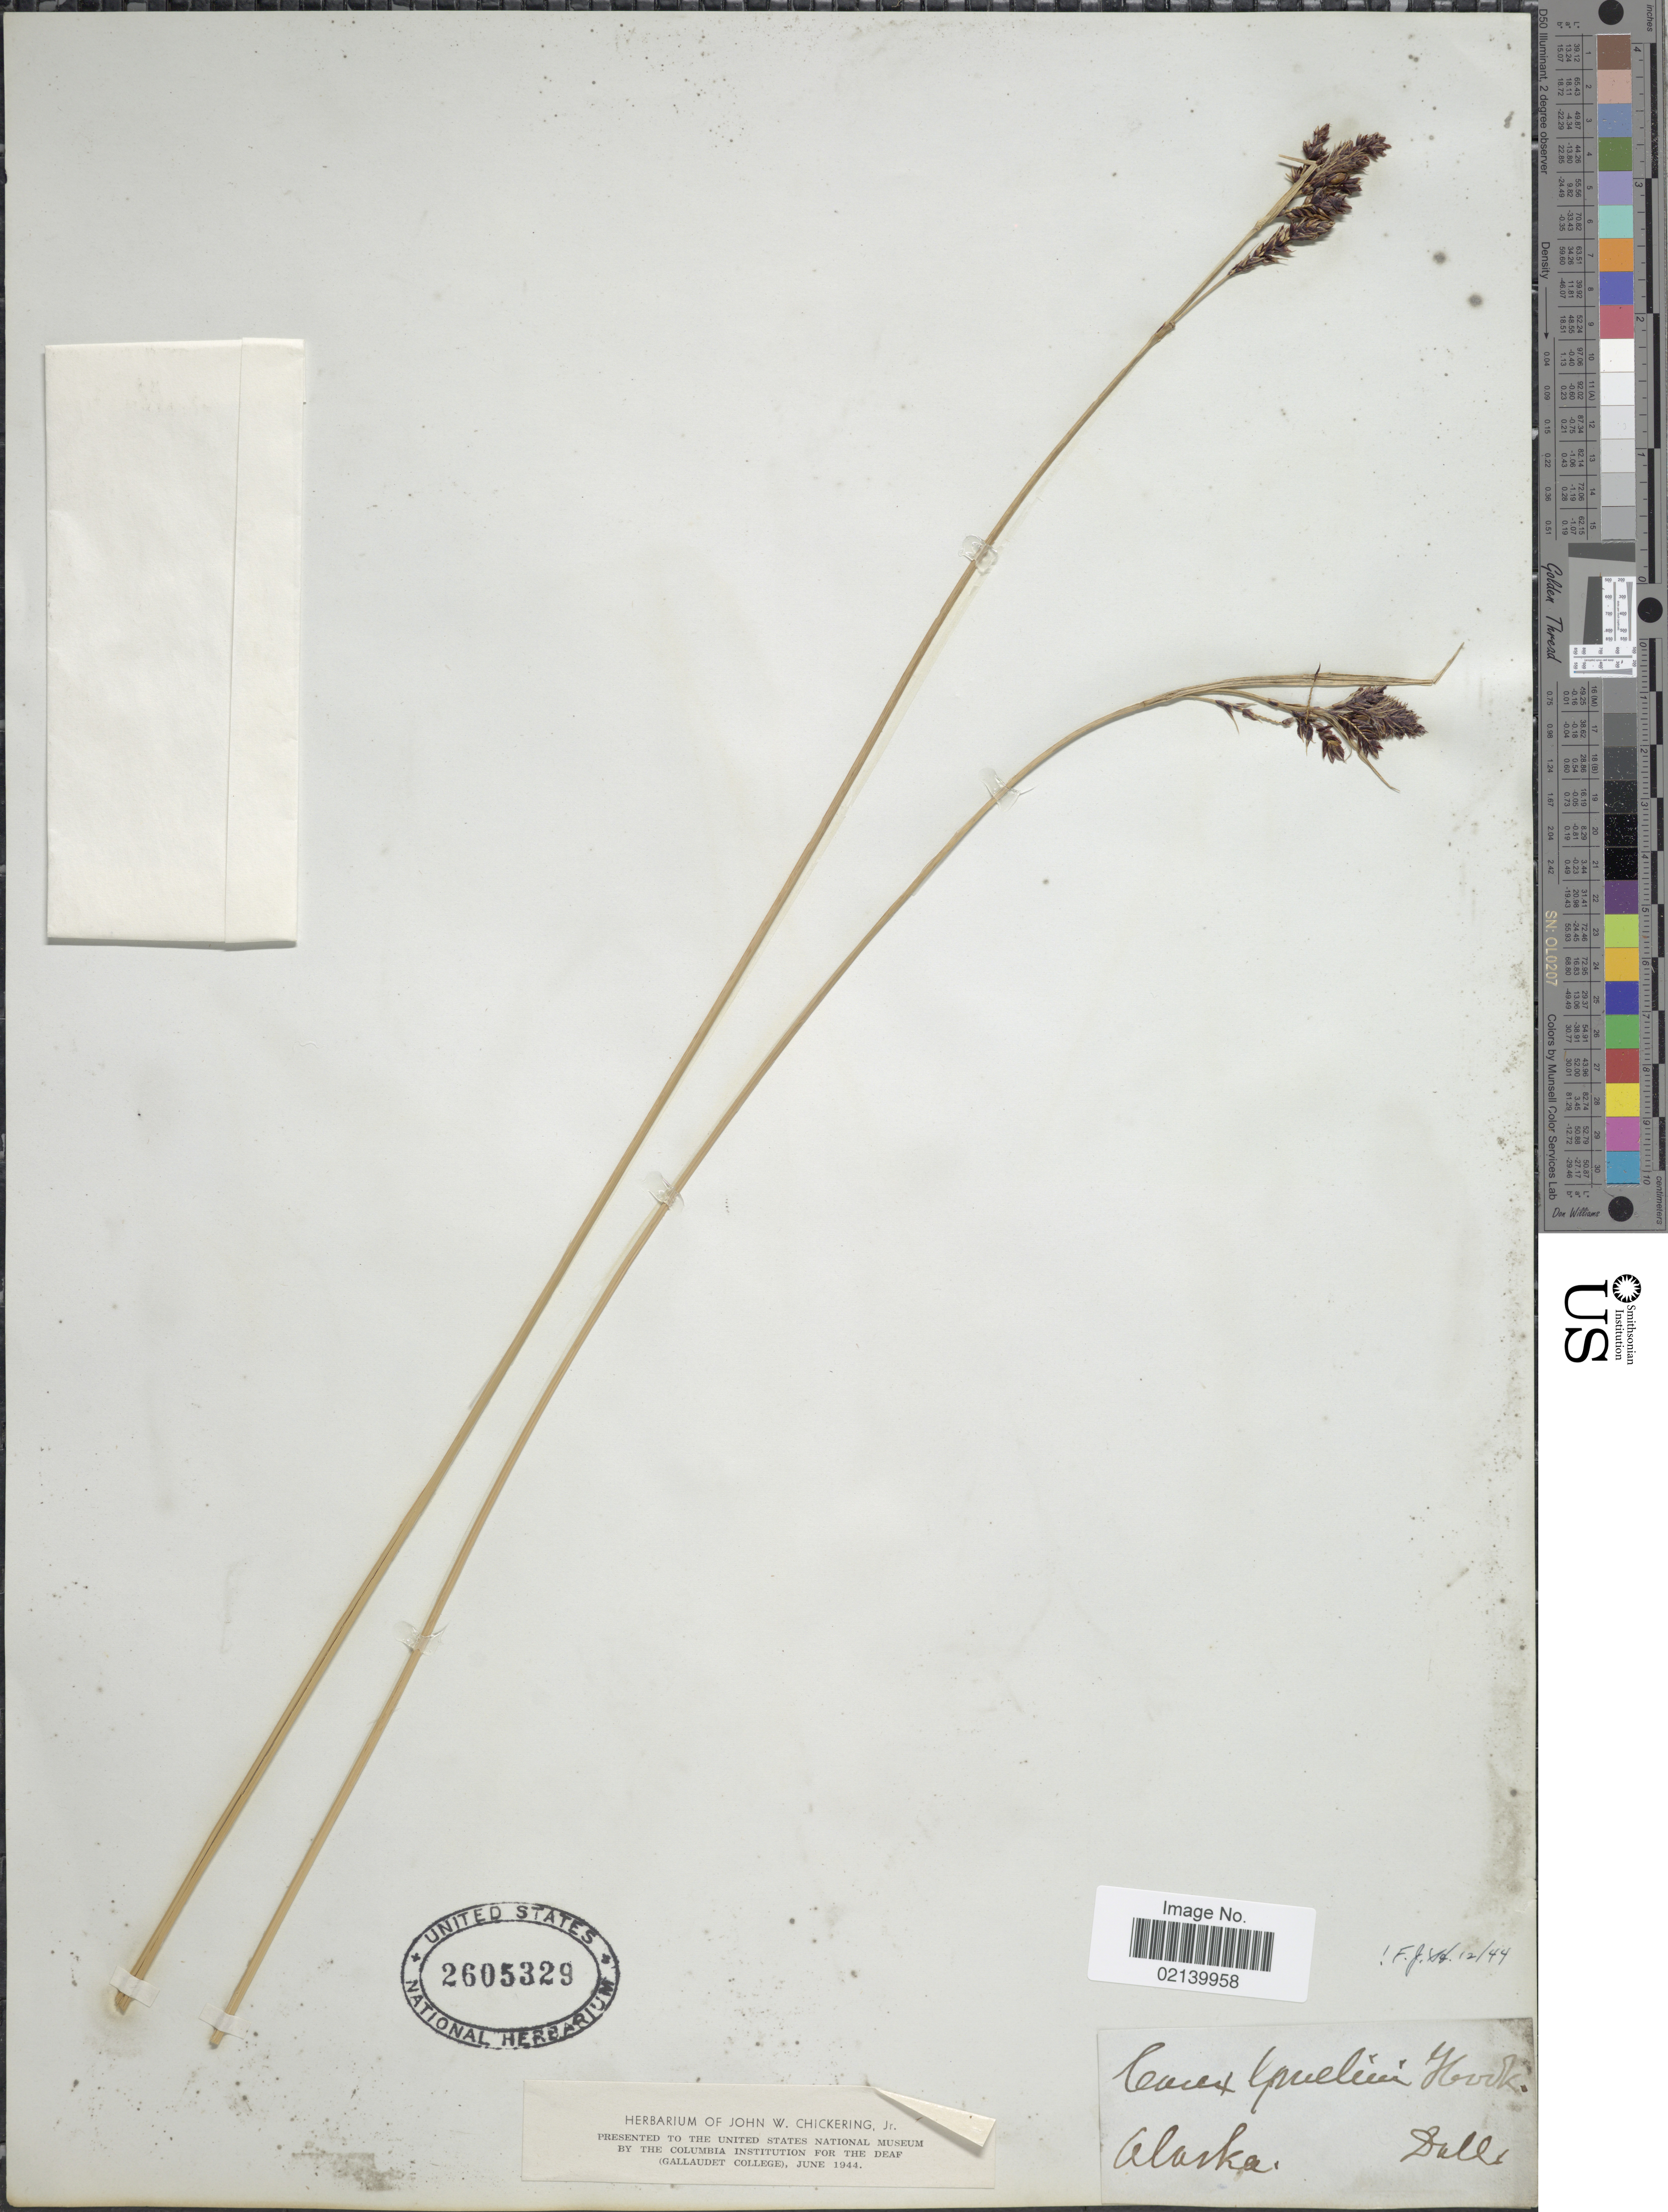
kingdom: Plantae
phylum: Tracheophyta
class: Liliopsida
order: Poales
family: Cyperaceae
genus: Carex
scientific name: Carex sp.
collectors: -. Dall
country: United States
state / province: Alaska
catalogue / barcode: US 2605329